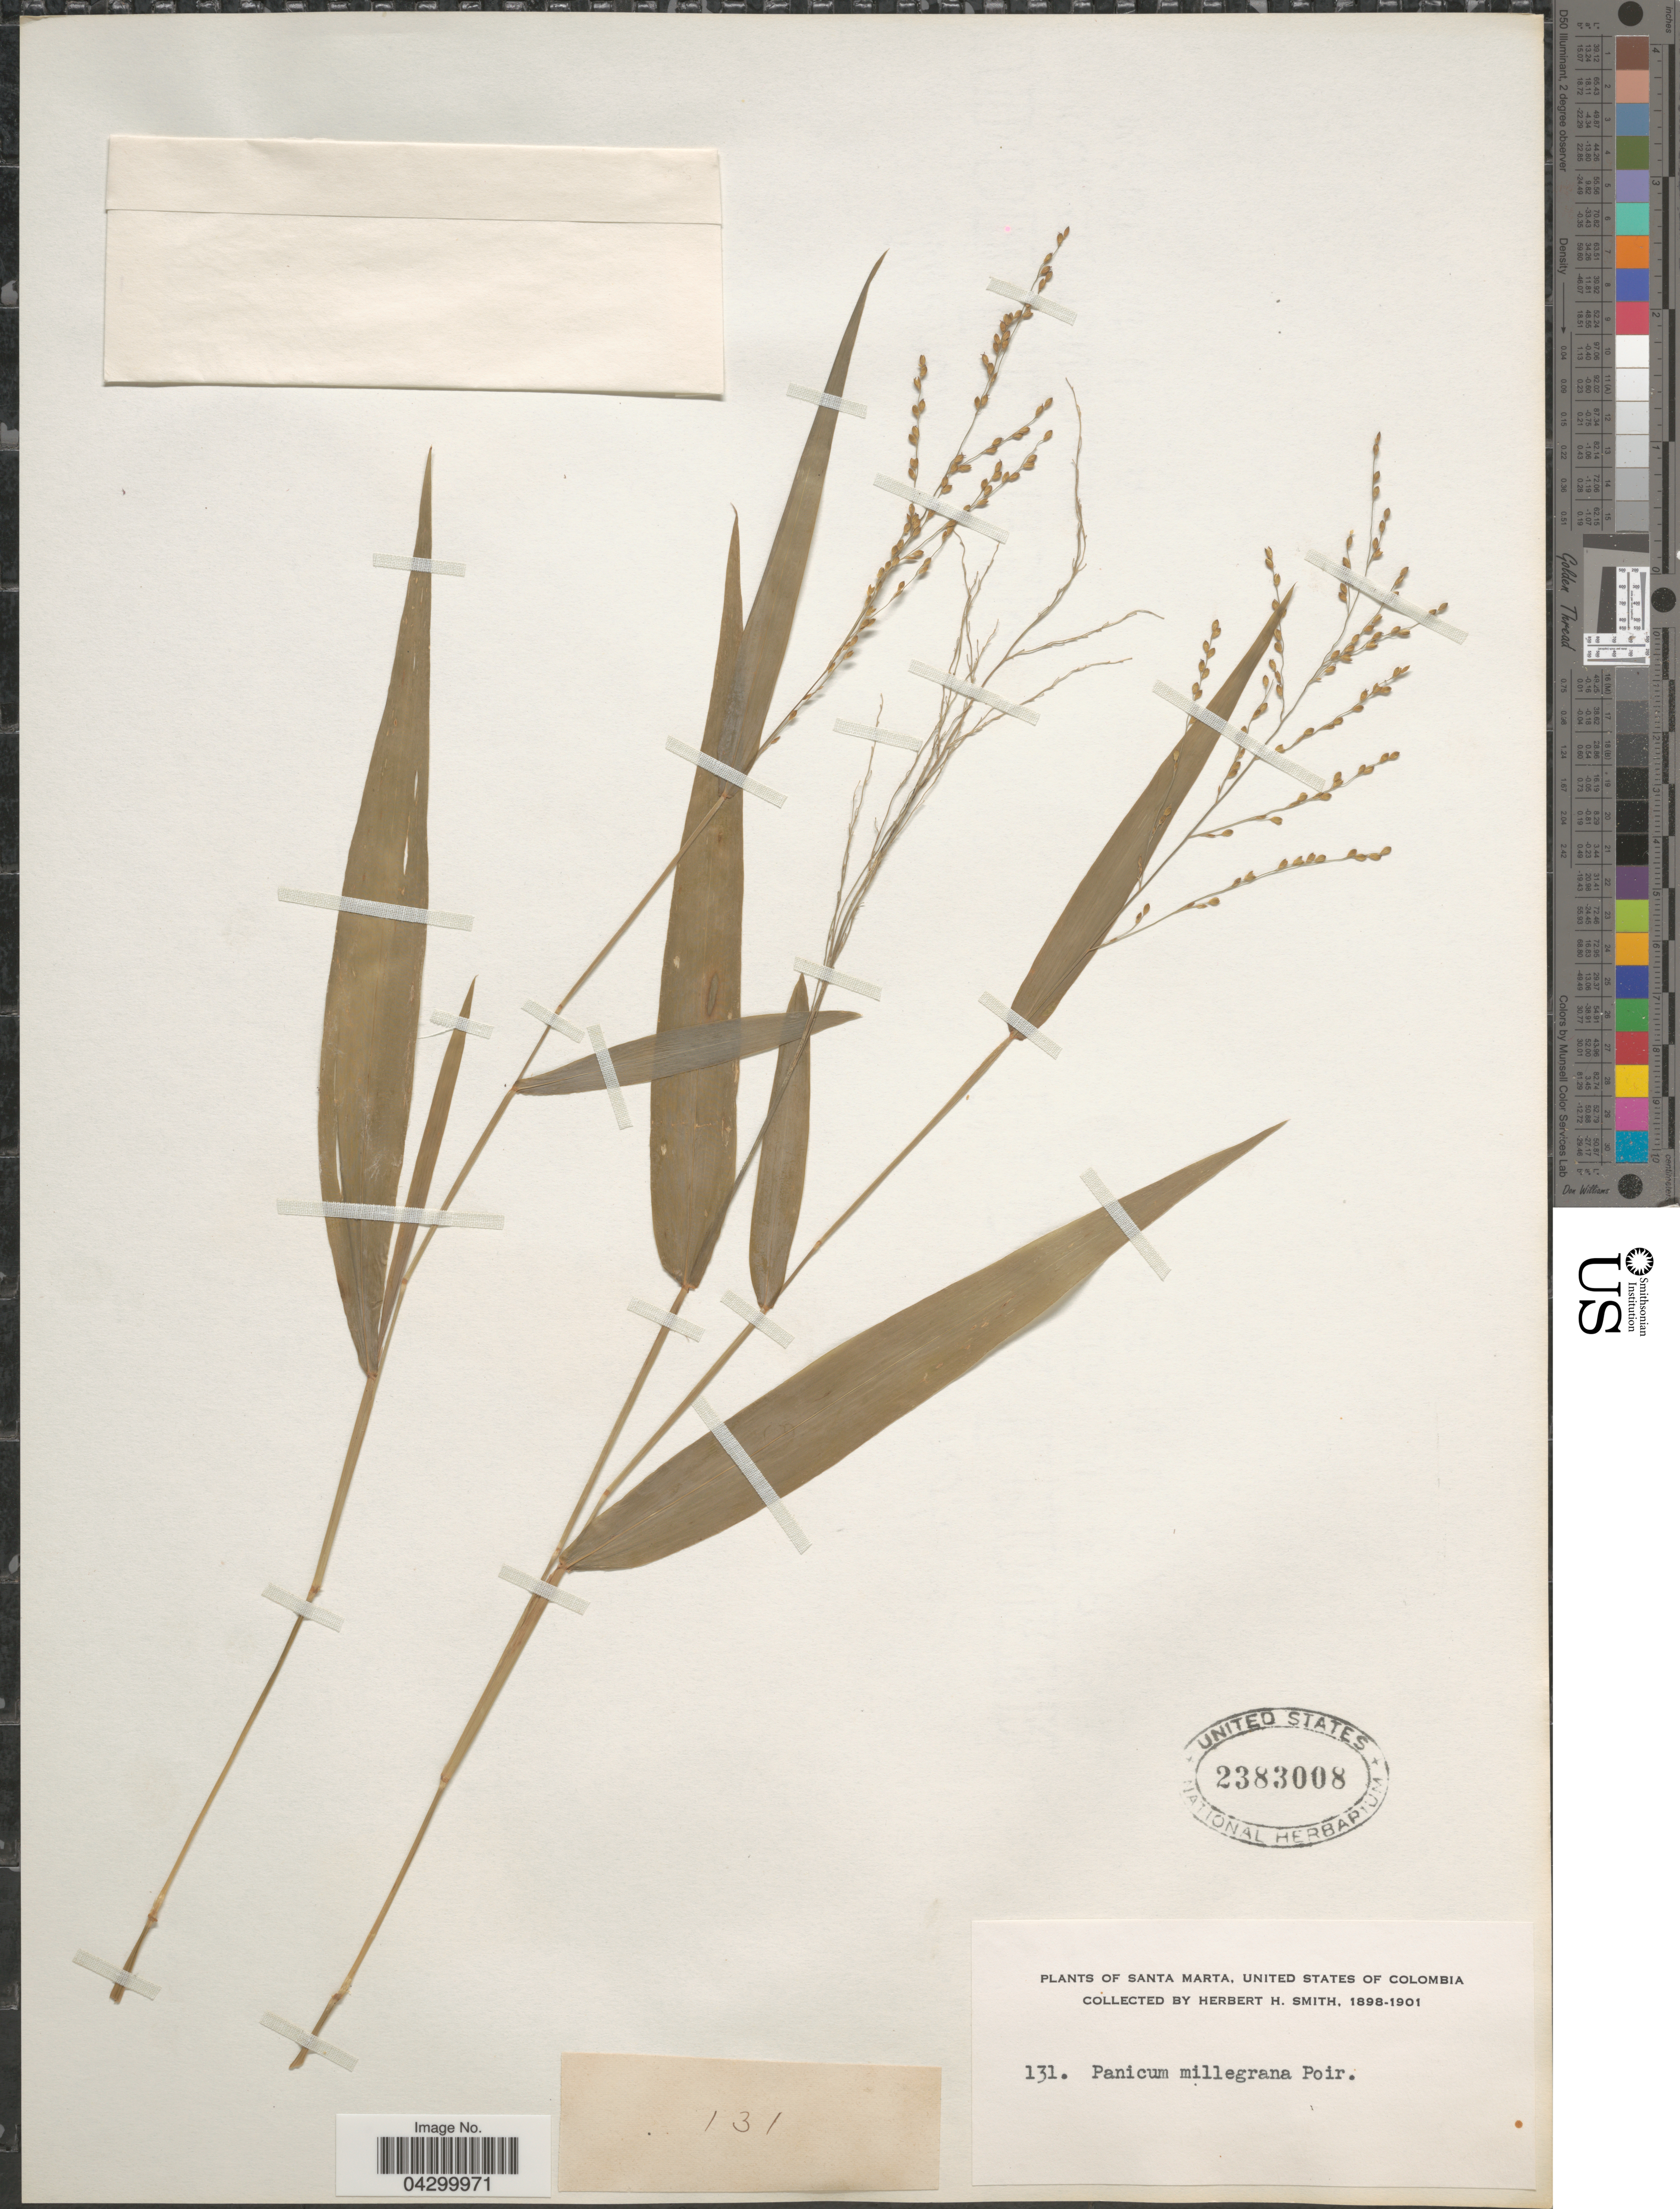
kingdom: Plantae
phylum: Tracheophyta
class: Liliopsida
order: Poales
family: Poaceae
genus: Panicum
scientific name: Panicum millegrana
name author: Poir.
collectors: Herbert H. Smith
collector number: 131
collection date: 1898/1901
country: Colombia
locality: Santa Marta, United States of Colombia.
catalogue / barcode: US 2383008